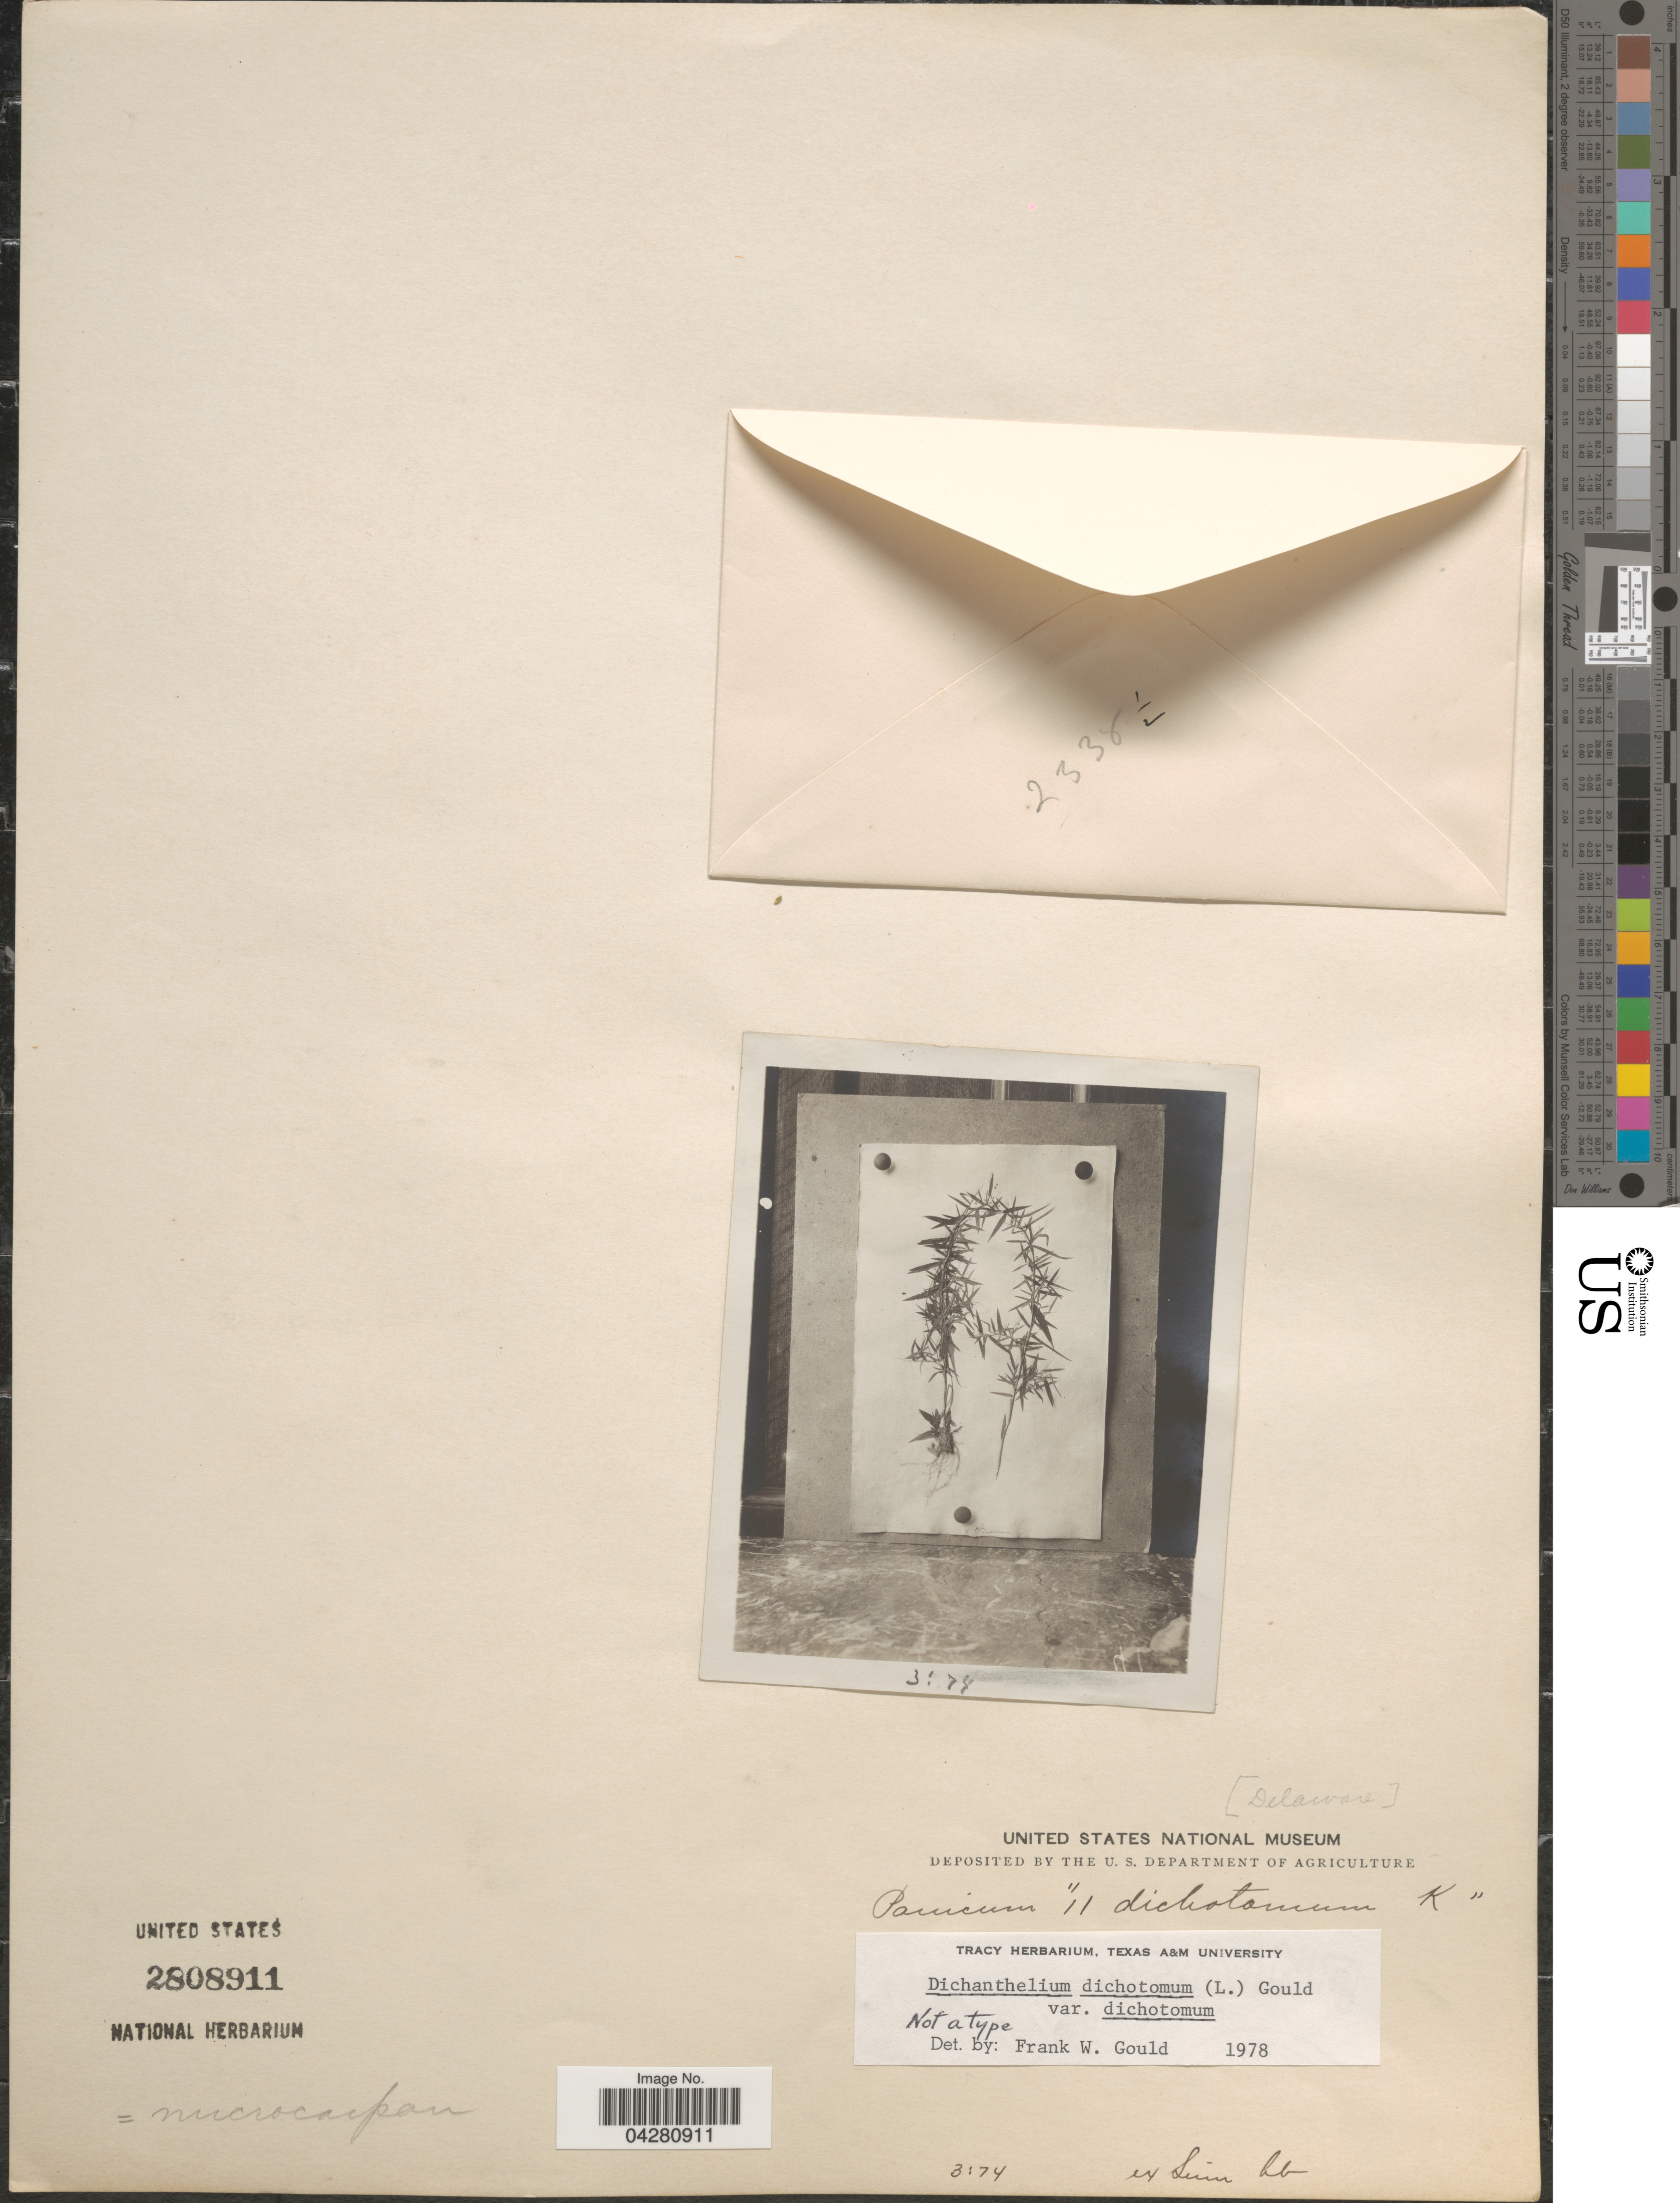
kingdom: Plantae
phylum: Tracheophyta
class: Liliopsida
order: Poales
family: Poaceae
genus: Dichanthelium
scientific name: Dichanthelium dichotomum var. dichotomum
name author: (L.) Gould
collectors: ex herb. Linn.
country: United States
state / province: Delaware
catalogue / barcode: US 2808911